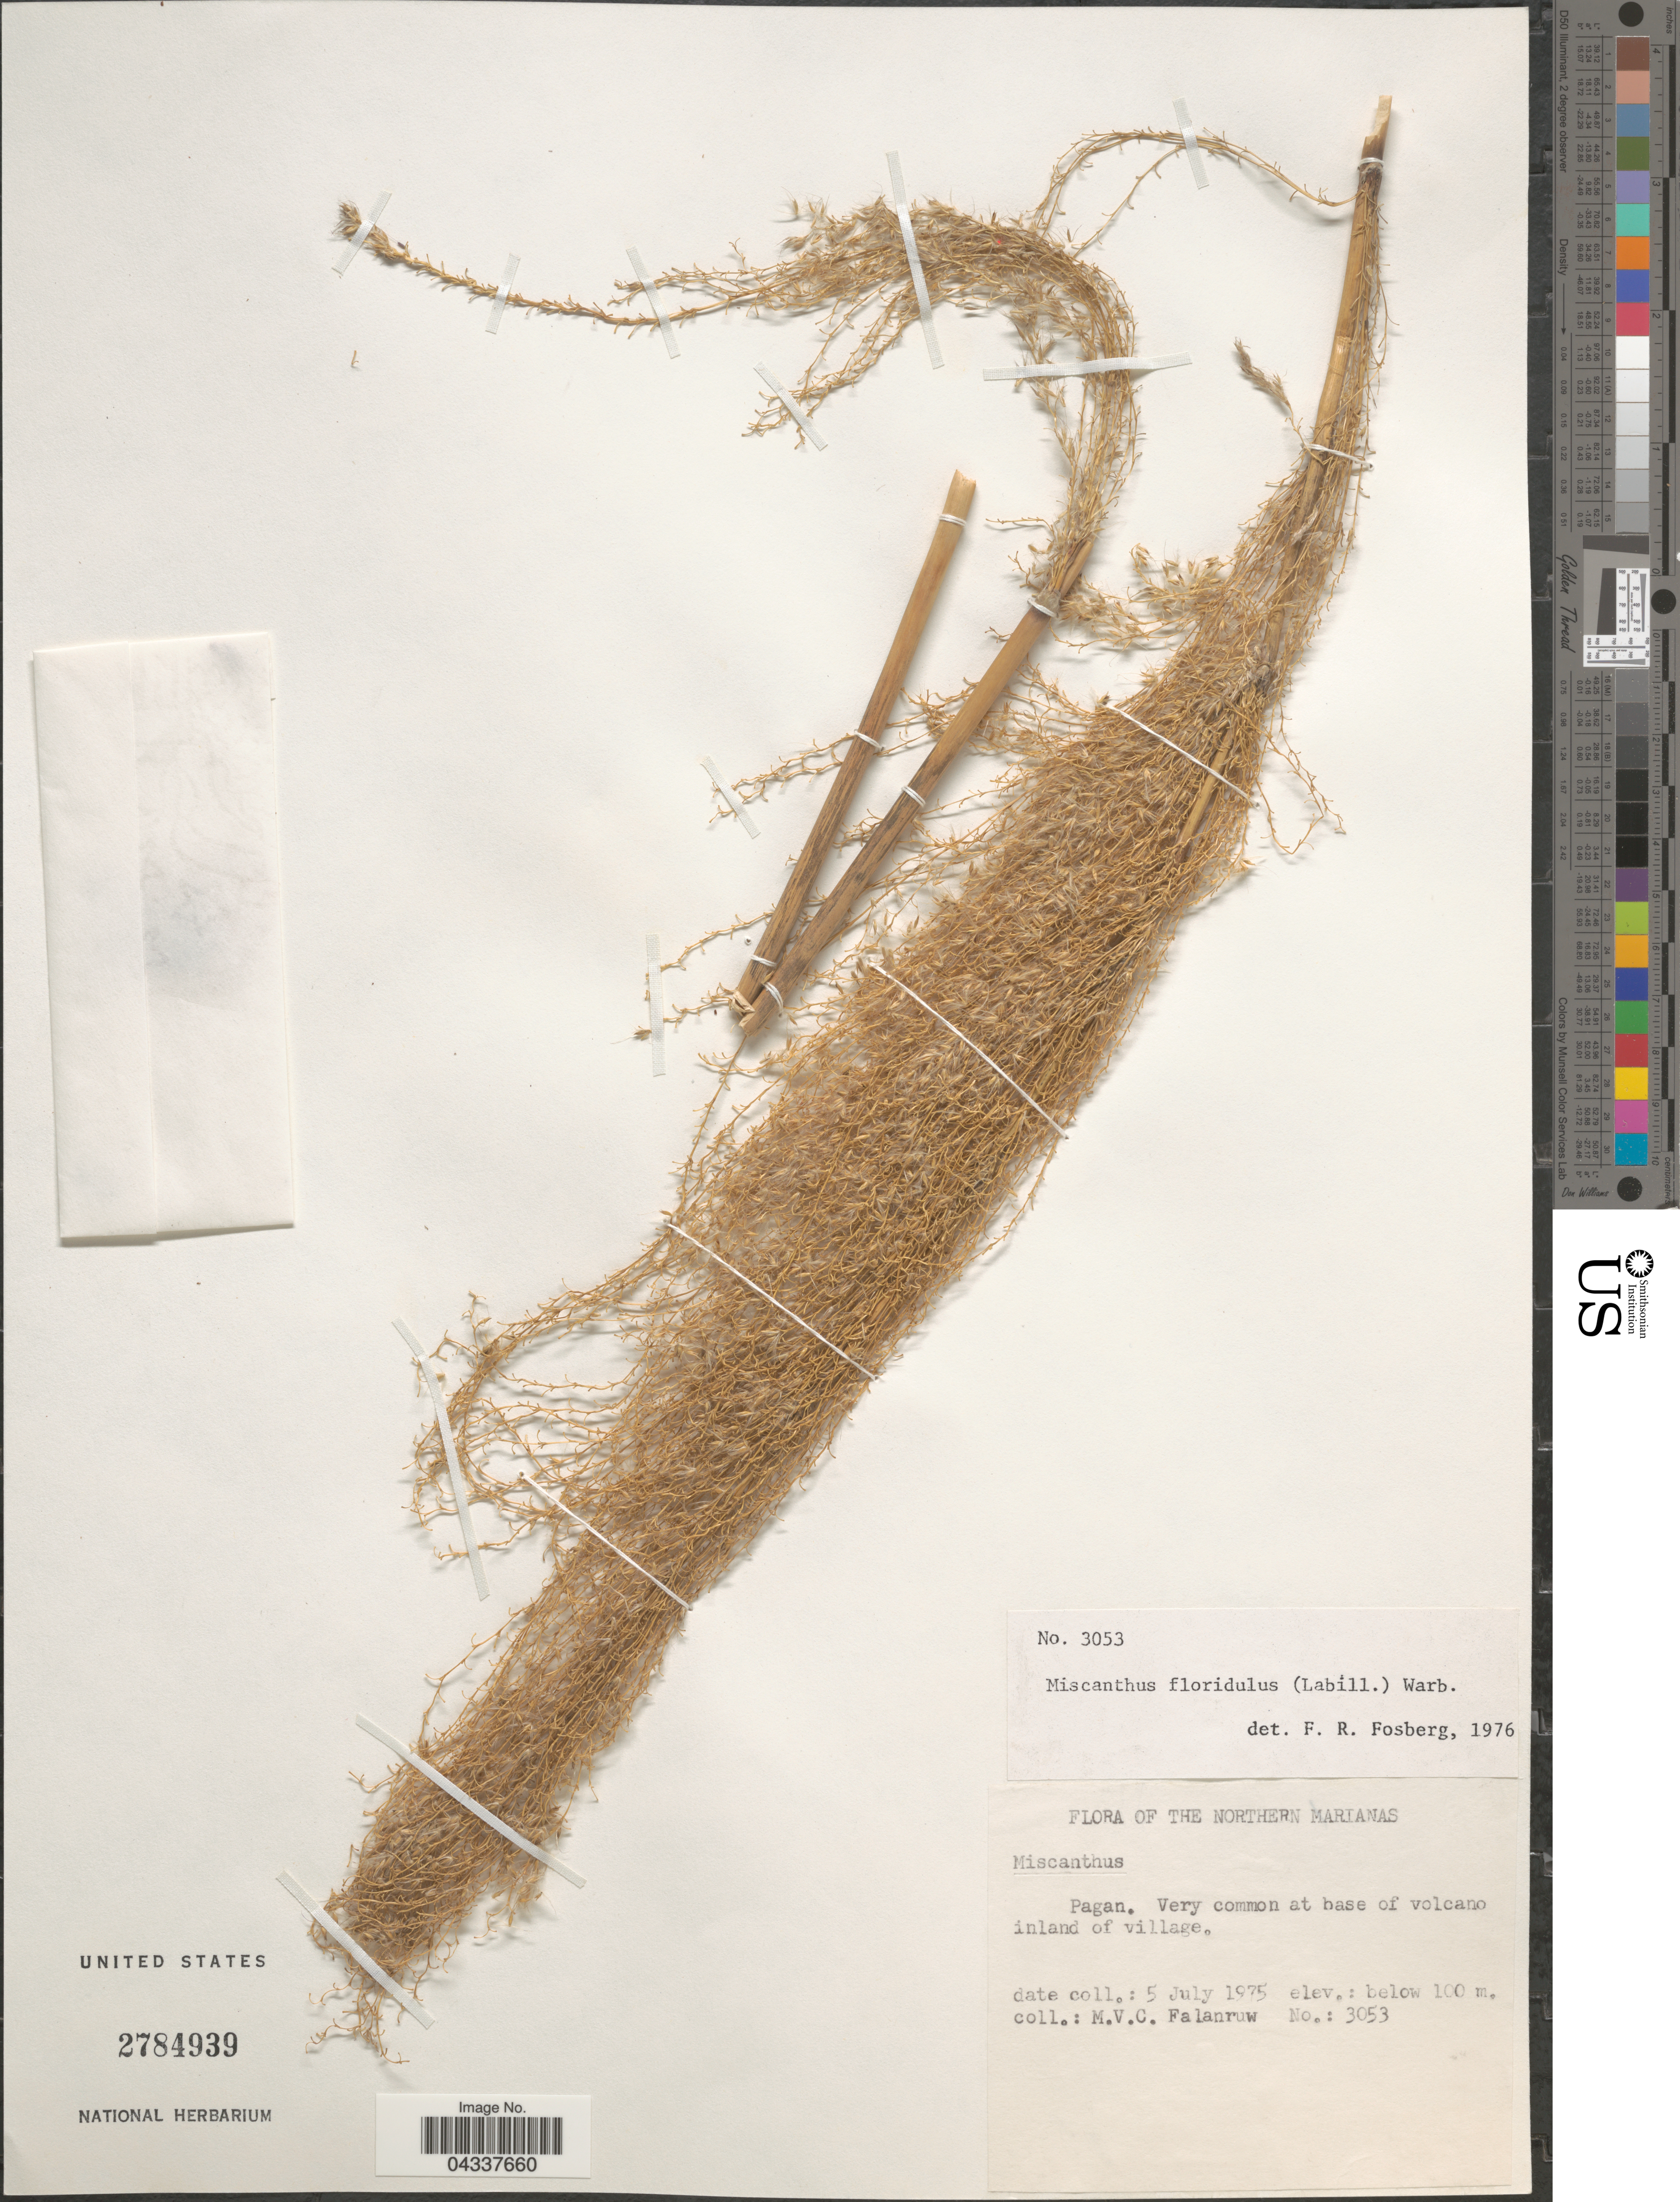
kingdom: Plantae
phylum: Tracheophyta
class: Liliopsida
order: Poales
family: Poaceae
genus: Miscanthus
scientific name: Miscanthus floridulus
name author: (Labill.) Warb.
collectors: M. V. Falanruw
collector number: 3053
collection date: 1975-07-05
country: Northern Mariana Islands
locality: Pagan. Northern Marianas.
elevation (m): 100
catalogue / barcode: US 2784939